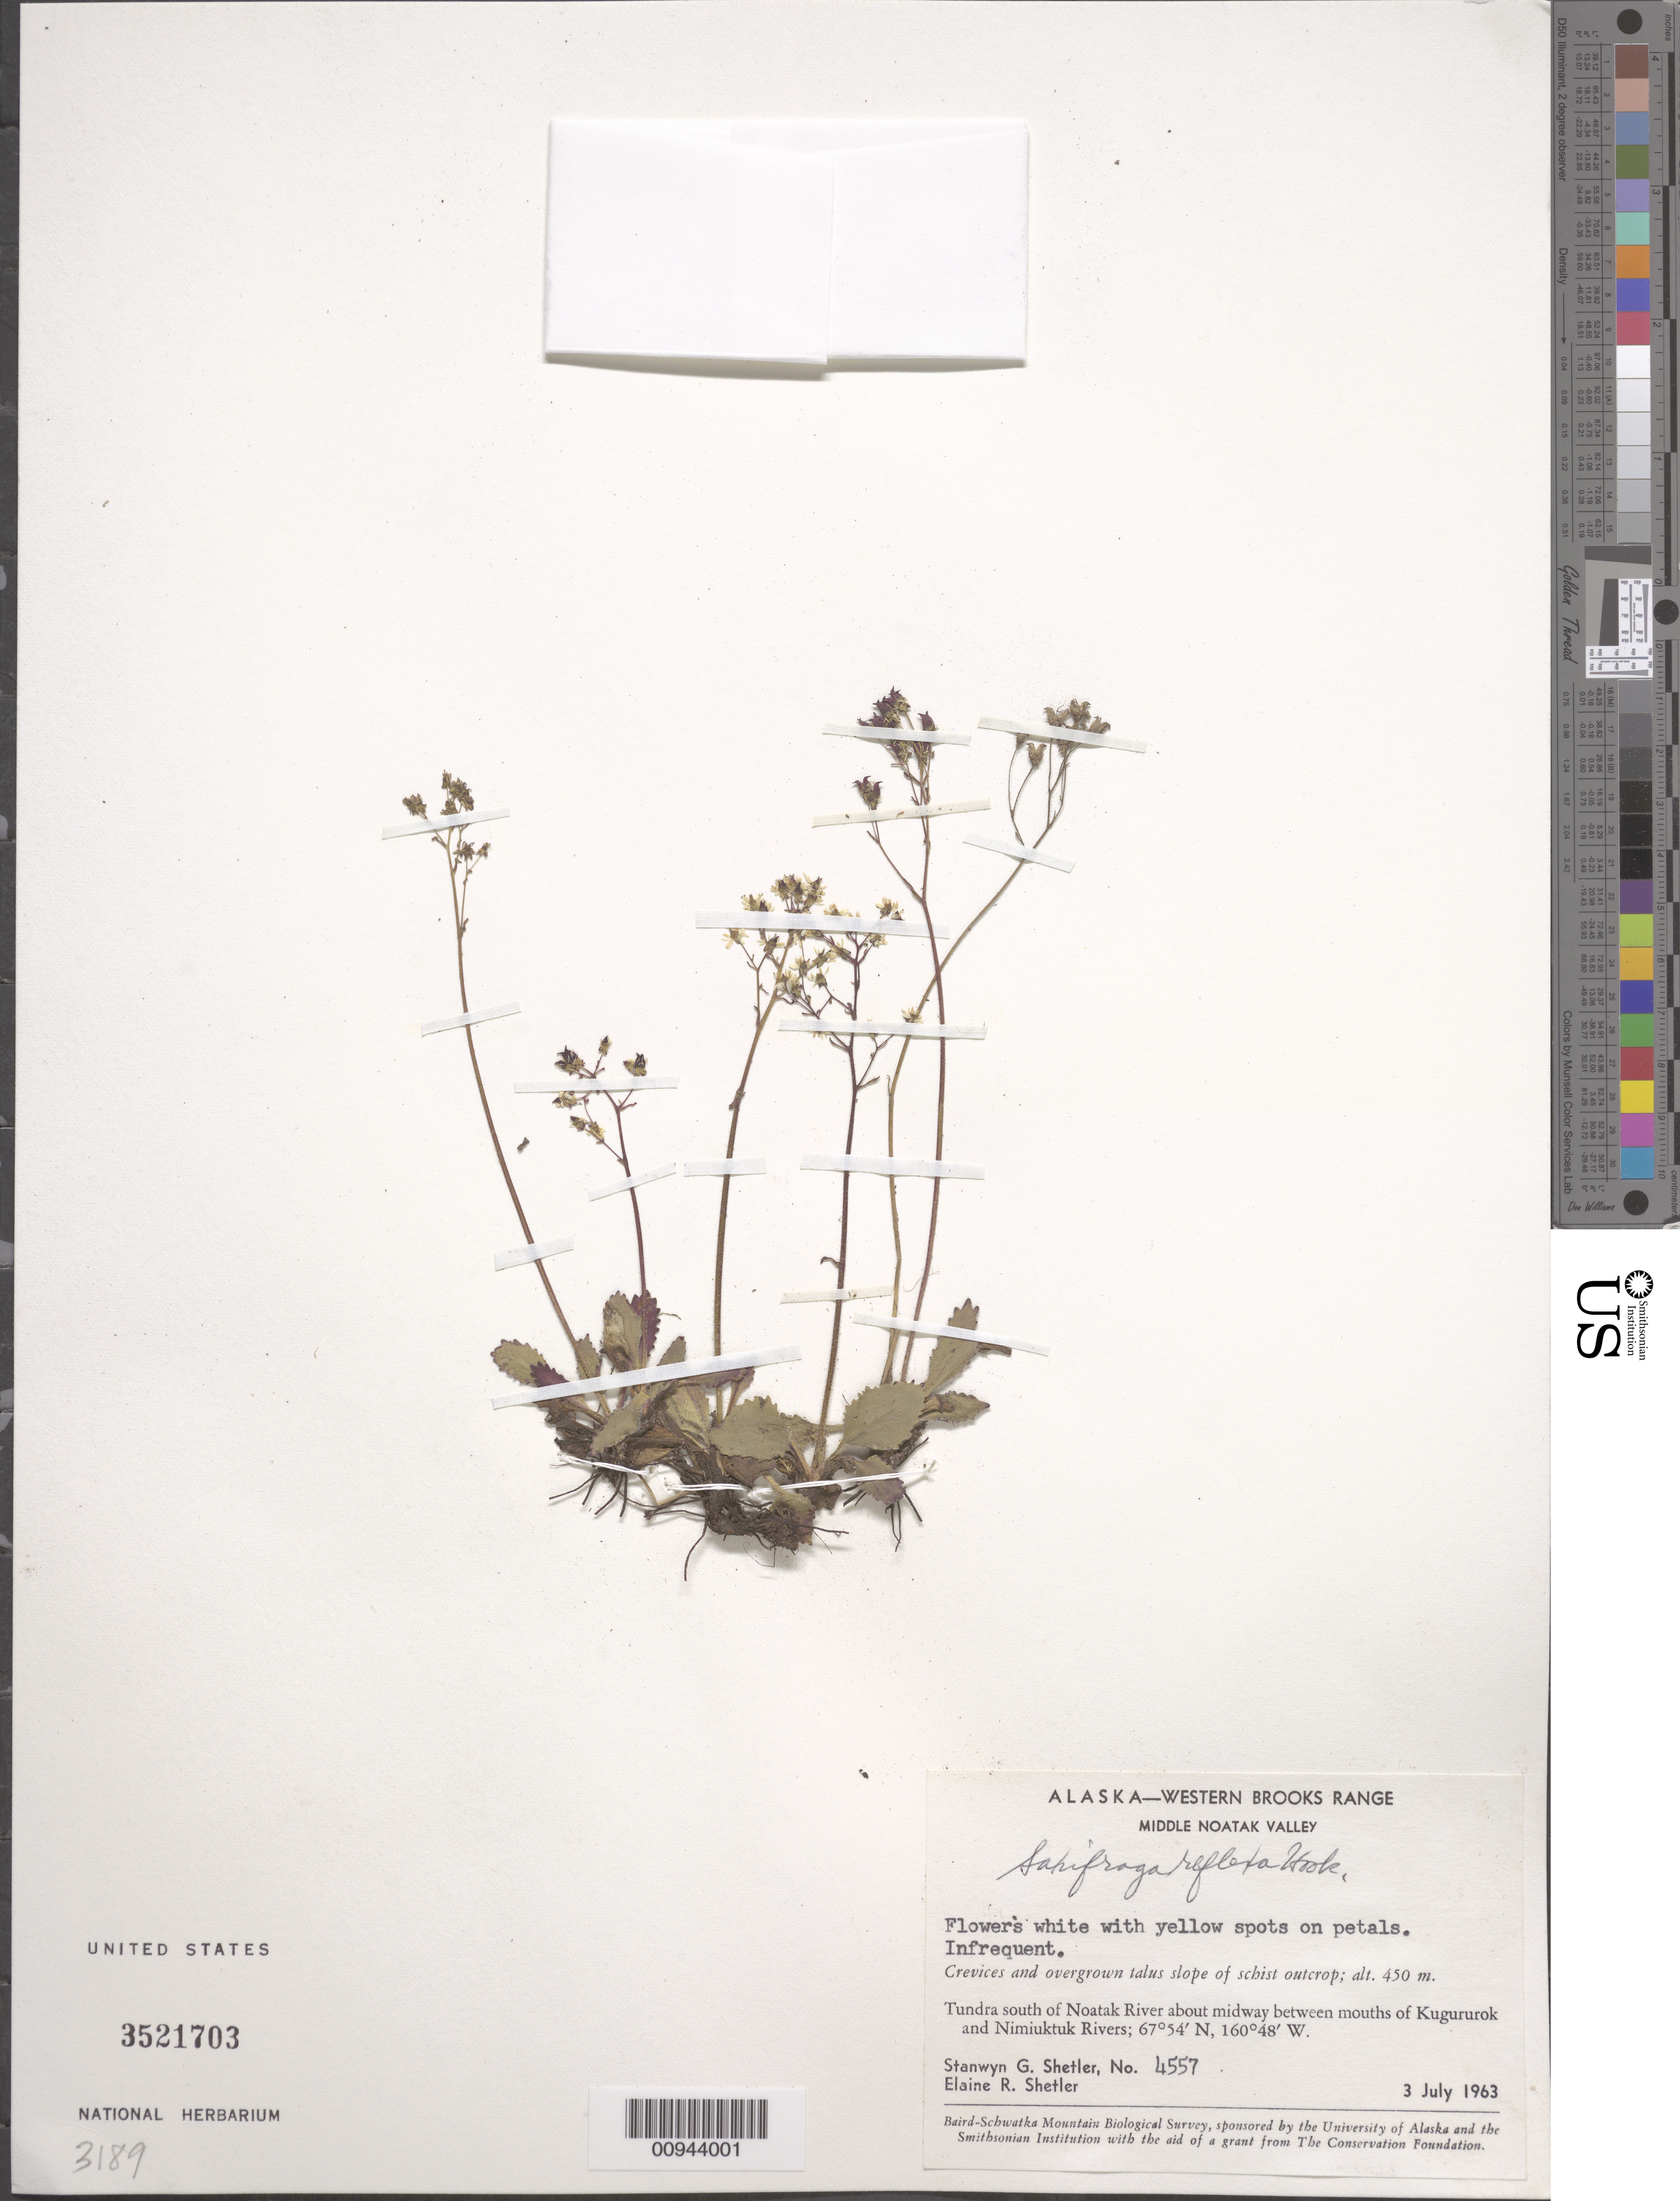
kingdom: Plantae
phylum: Tracheophyta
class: Magnoliopsida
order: Saxifragales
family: Saxifragaceae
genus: Micranthes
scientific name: Micranthes reflexa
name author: (Hook.) Small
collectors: S. Shetler & E. R. Shetler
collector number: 4557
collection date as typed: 03 Jul 1963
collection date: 1963-07-03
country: United States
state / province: Alaska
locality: S of Noatak River about midway between mouths of Kugururok and Nimiuktuk Rivers. Western Brooks Range, Middle Noatak Valley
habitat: Tundra. Crevices and overgrown talus slope of schist outcrop.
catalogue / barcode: US 3521703